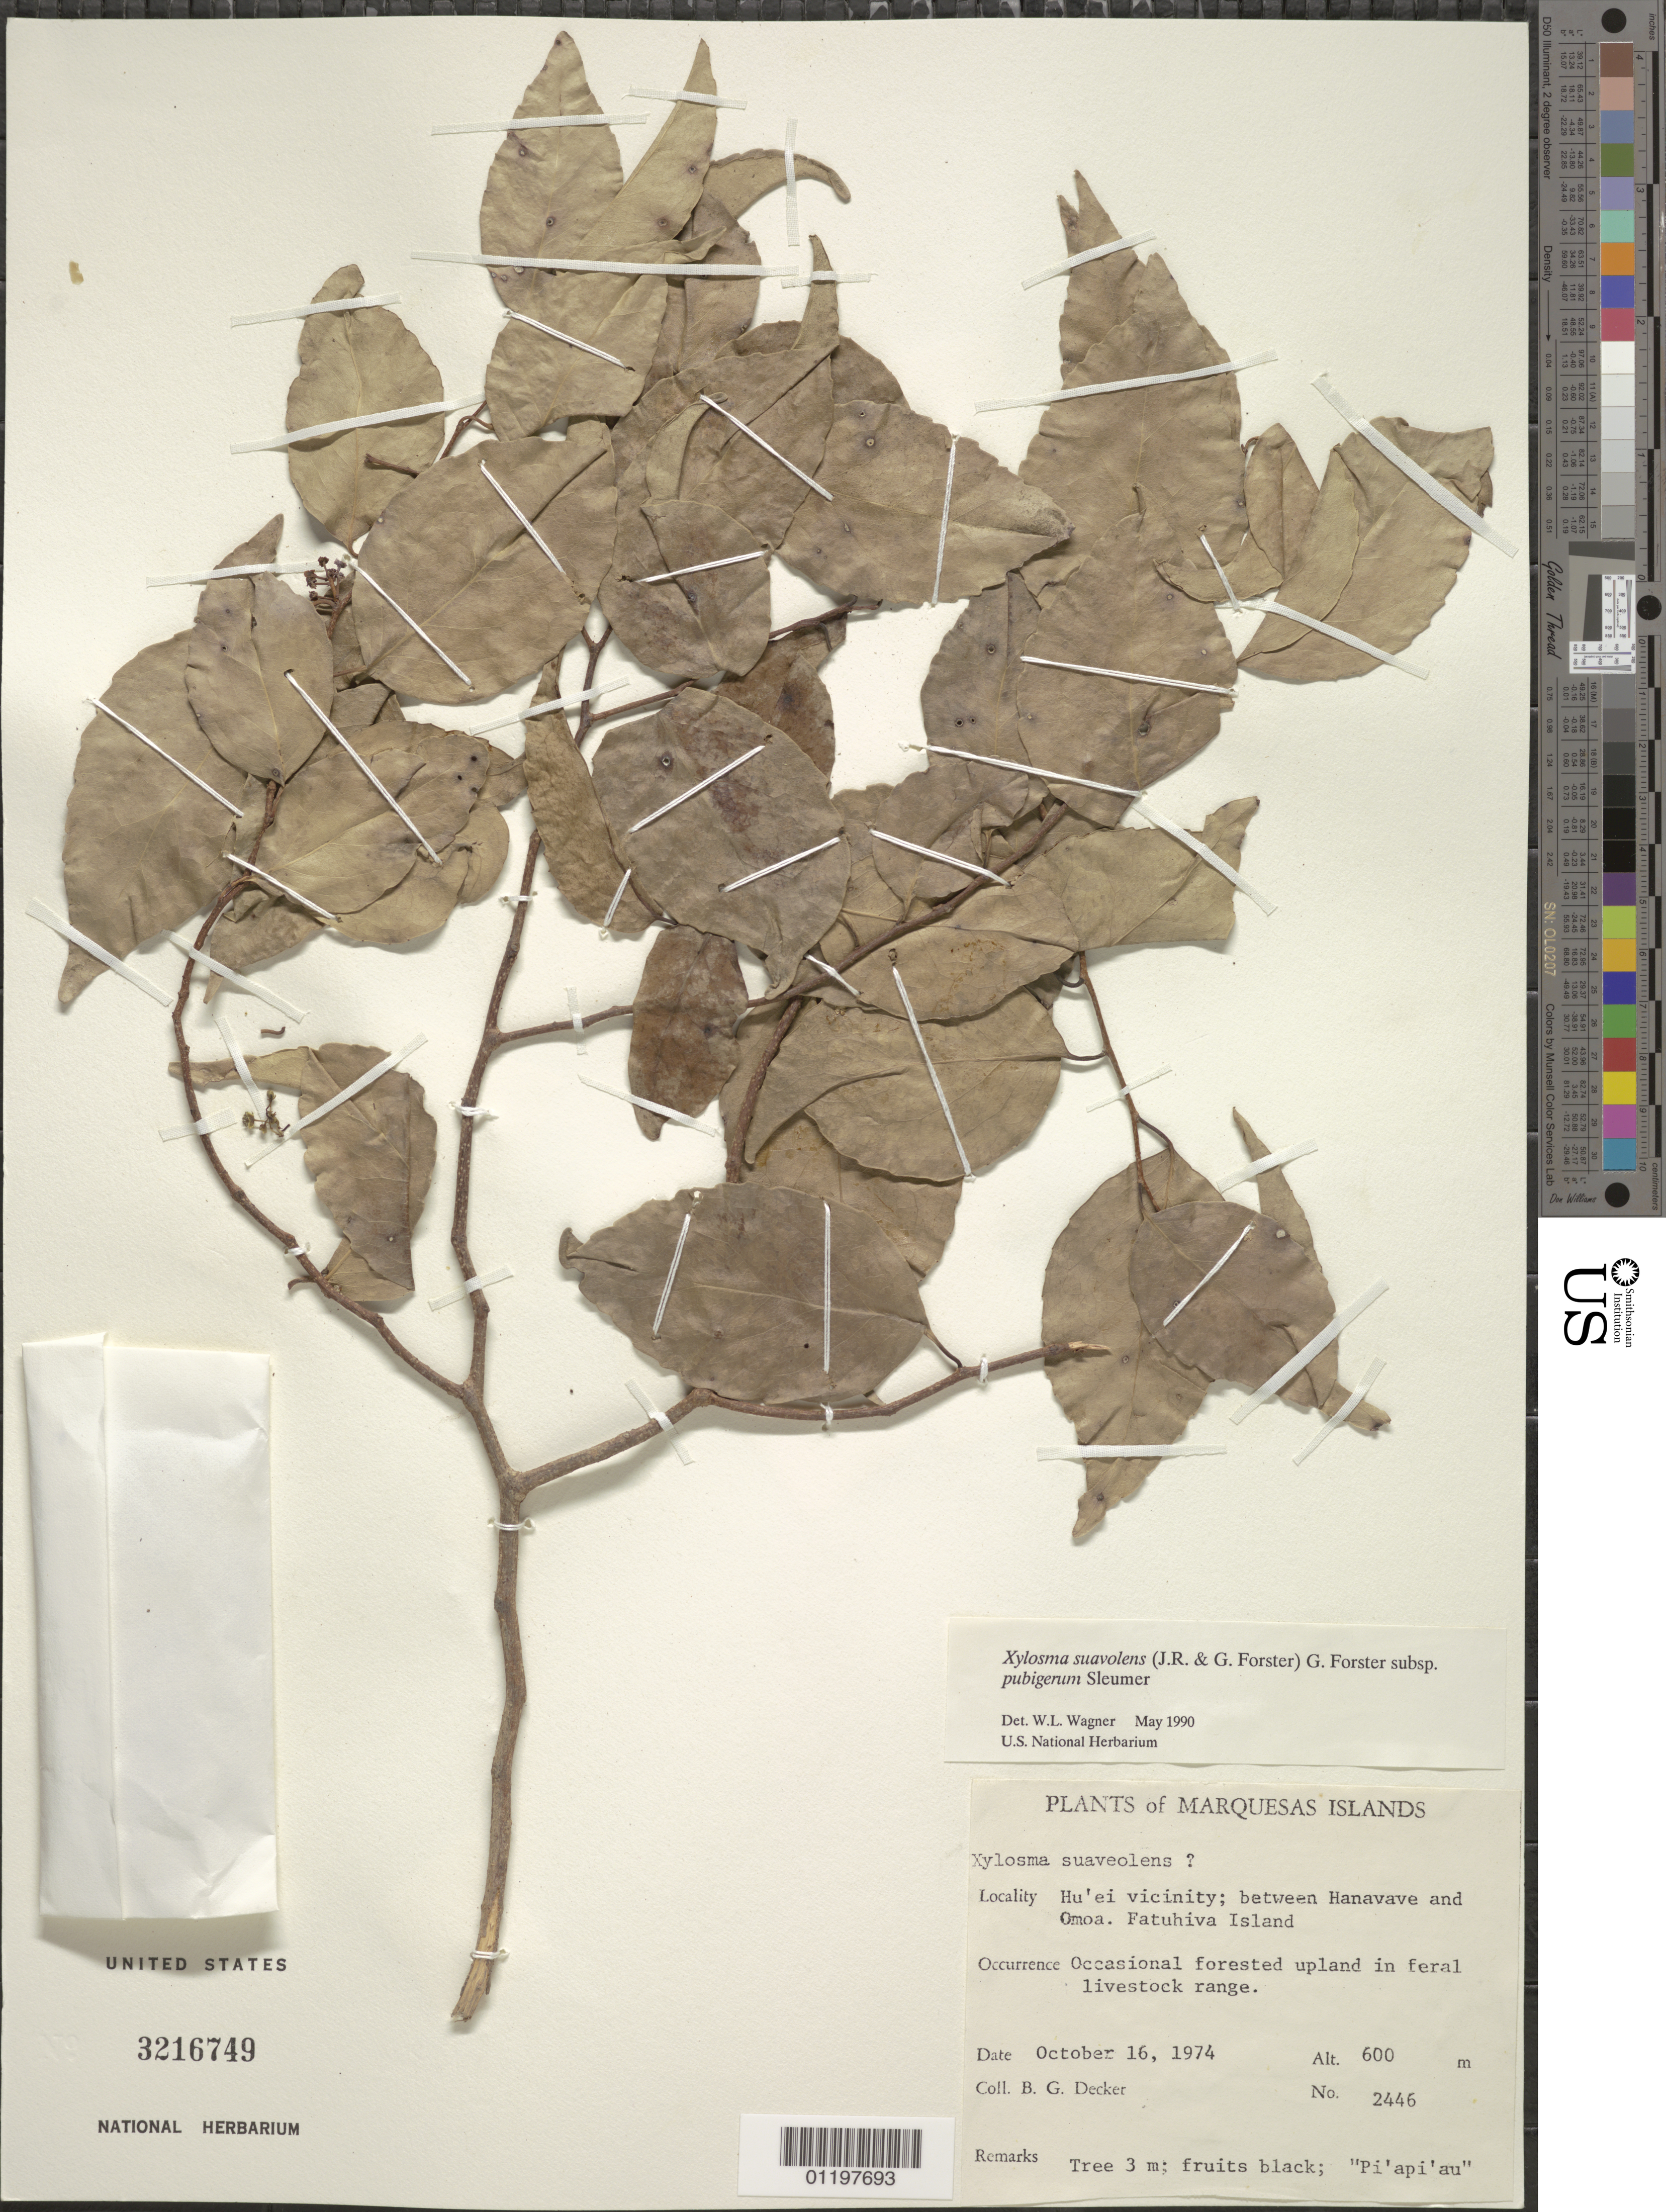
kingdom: Plantae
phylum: Tracheophyta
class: Magnoliopsida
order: Malpighiales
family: Salicaceae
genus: Xylosma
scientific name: Xylosma suaveolens subsp. pubigera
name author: Sleumer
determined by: Wagner, W. L., (BOT), Smithsonian Institution - National Museum of Natural History (UNITED STATES)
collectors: B. G. Decker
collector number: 2446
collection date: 1974-10-16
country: French Polynesia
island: Fatu Hiva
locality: Hu'ei vicinity, between Hanavave and 'Omo'a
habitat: Forested upland in feral livestock range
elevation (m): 600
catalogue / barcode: US 3216749